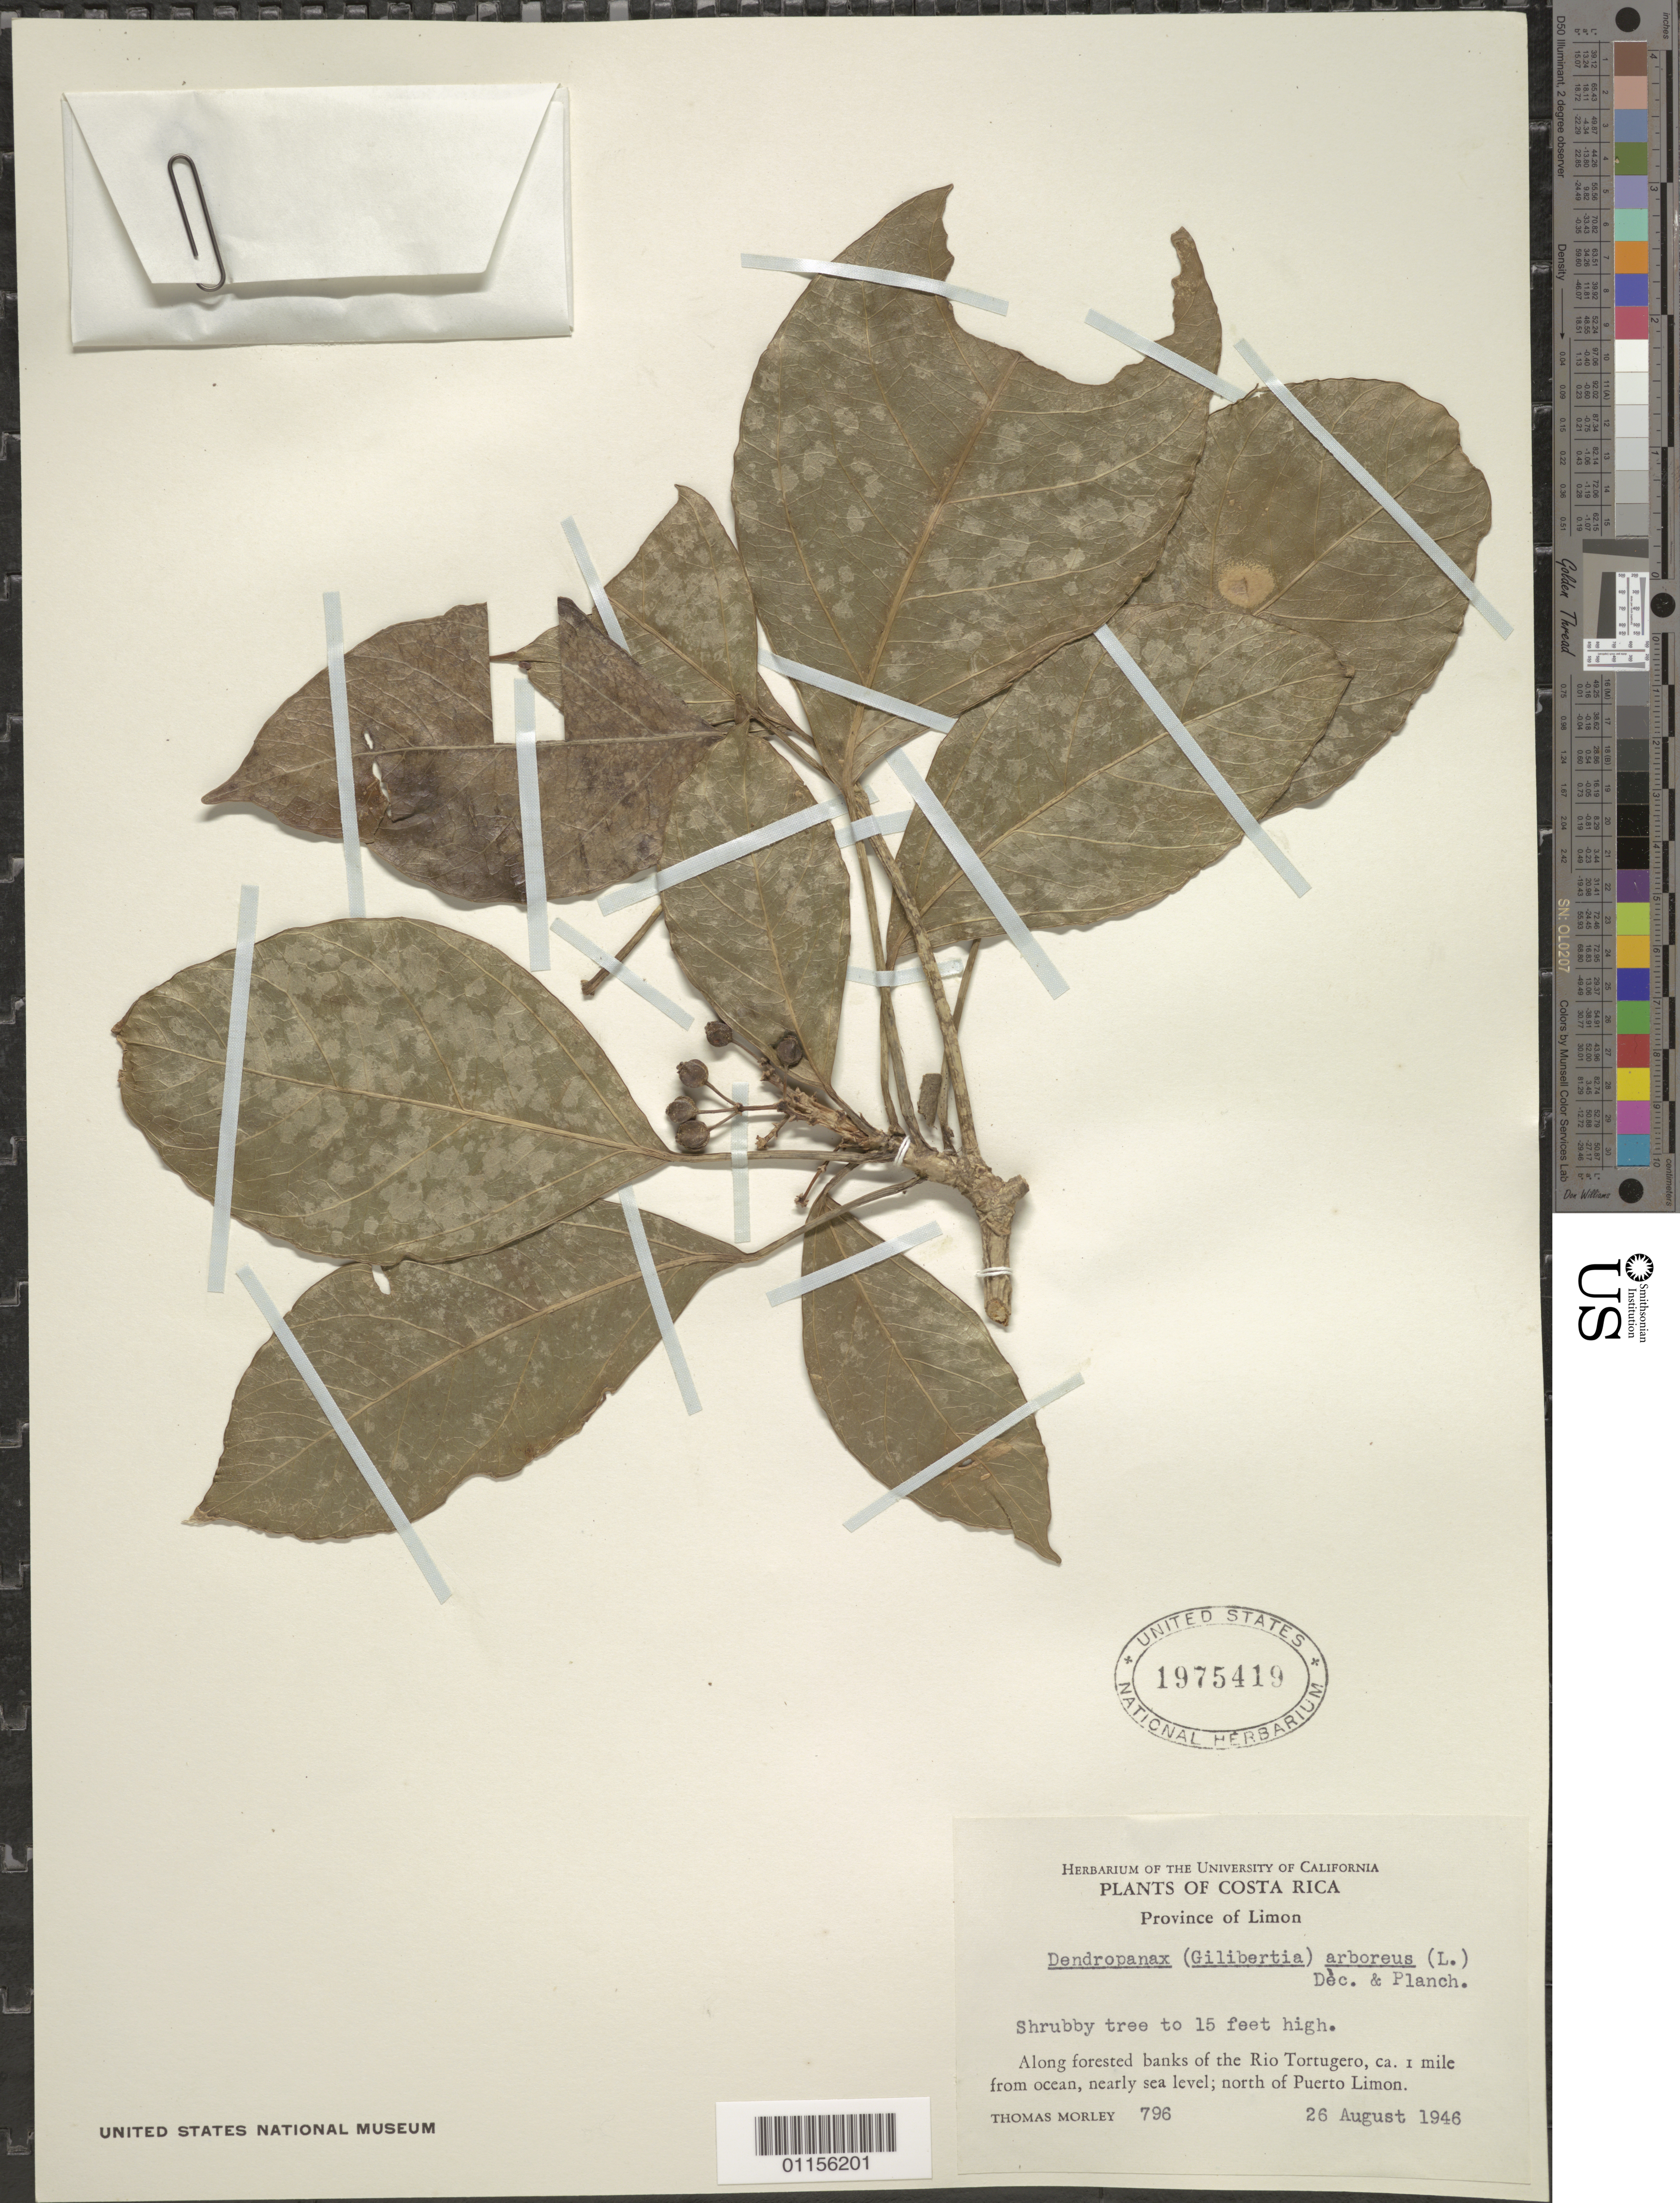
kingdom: Plantae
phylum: Tracheophyta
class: Magnoliopsida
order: Apiales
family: Araliaceae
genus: Dendropanax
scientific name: Dendropanax arboreus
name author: (L.) Decne. & Planch.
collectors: T. Morley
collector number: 796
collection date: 1946-08-26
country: Costa Rica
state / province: Limón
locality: Rio Tortugero, ca 1 mi from ocean. N of Puerto Limon.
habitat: Shrubby tree, along forested banks.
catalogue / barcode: US 1975419